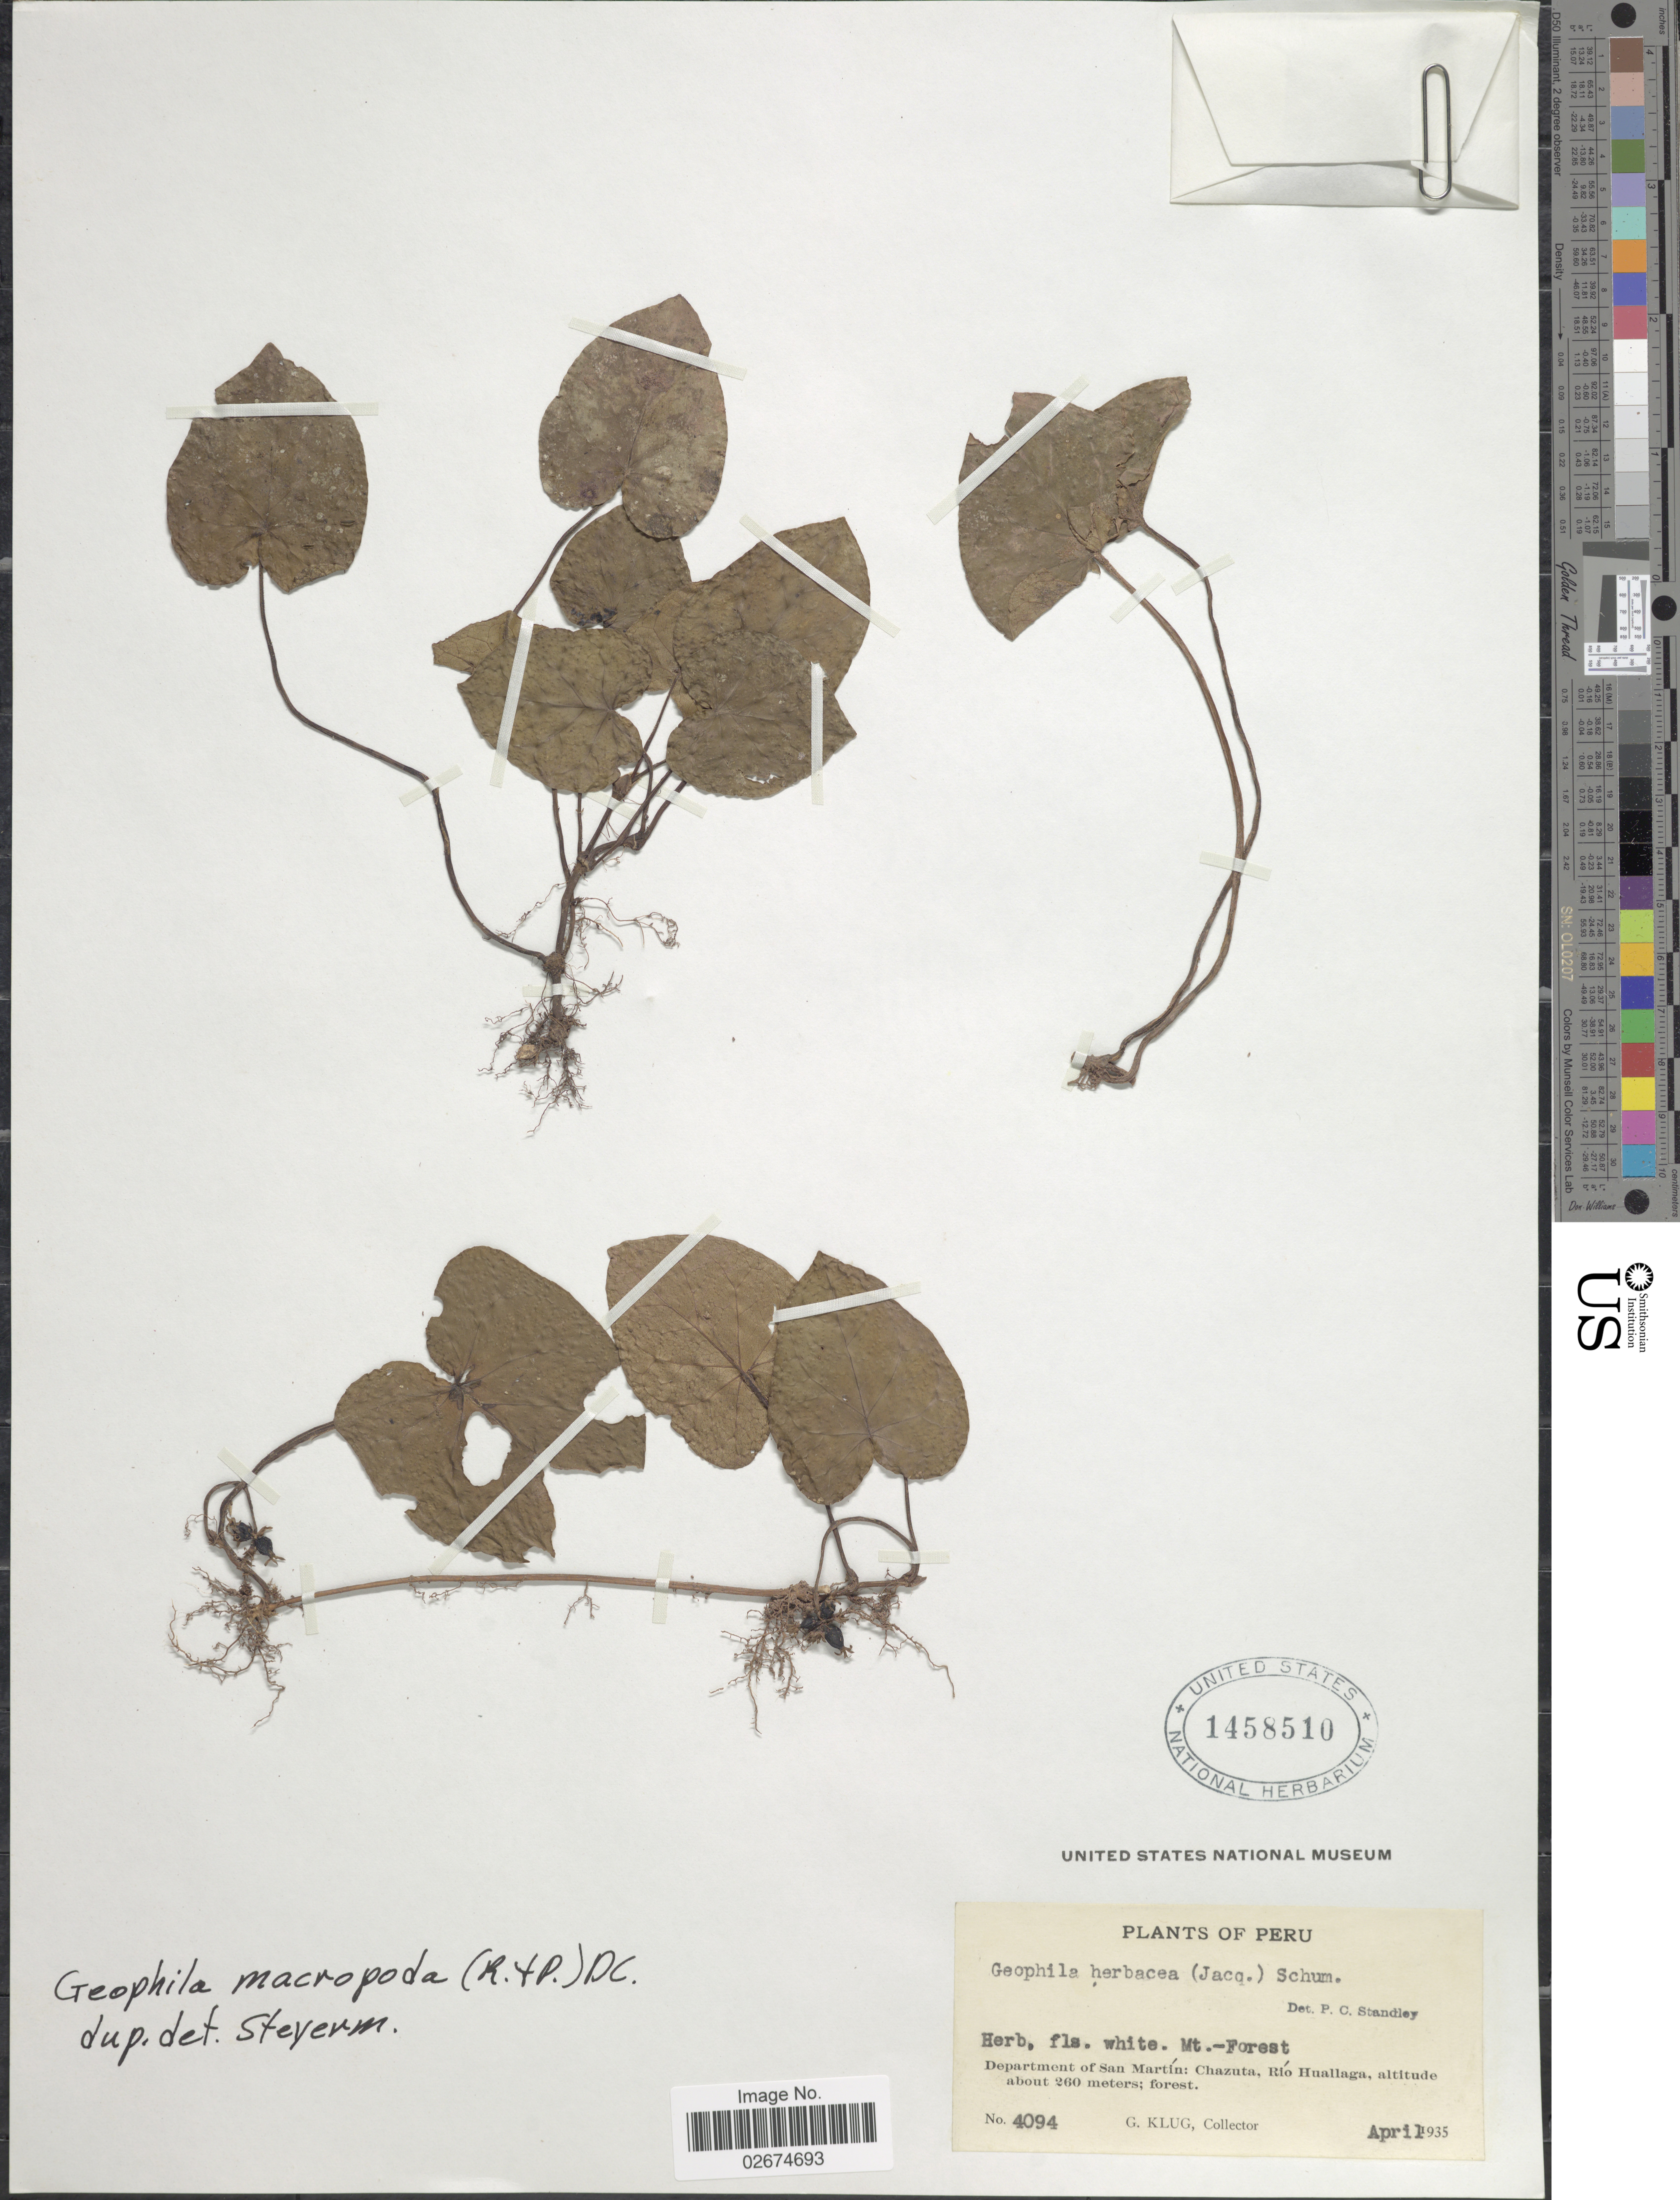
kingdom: Plantae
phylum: Tracheophyta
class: Magnoliopsida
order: Gentianales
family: Rubiaceae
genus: Geophila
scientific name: Geophila macropoda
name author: (Ruiz & Pav.) DC.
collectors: G. Klug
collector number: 4094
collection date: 1935-04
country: Peru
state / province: San Martín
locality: Departament of San Martin: Chazuta, Rio Huallaga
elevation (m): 260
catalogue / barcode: US 1458510